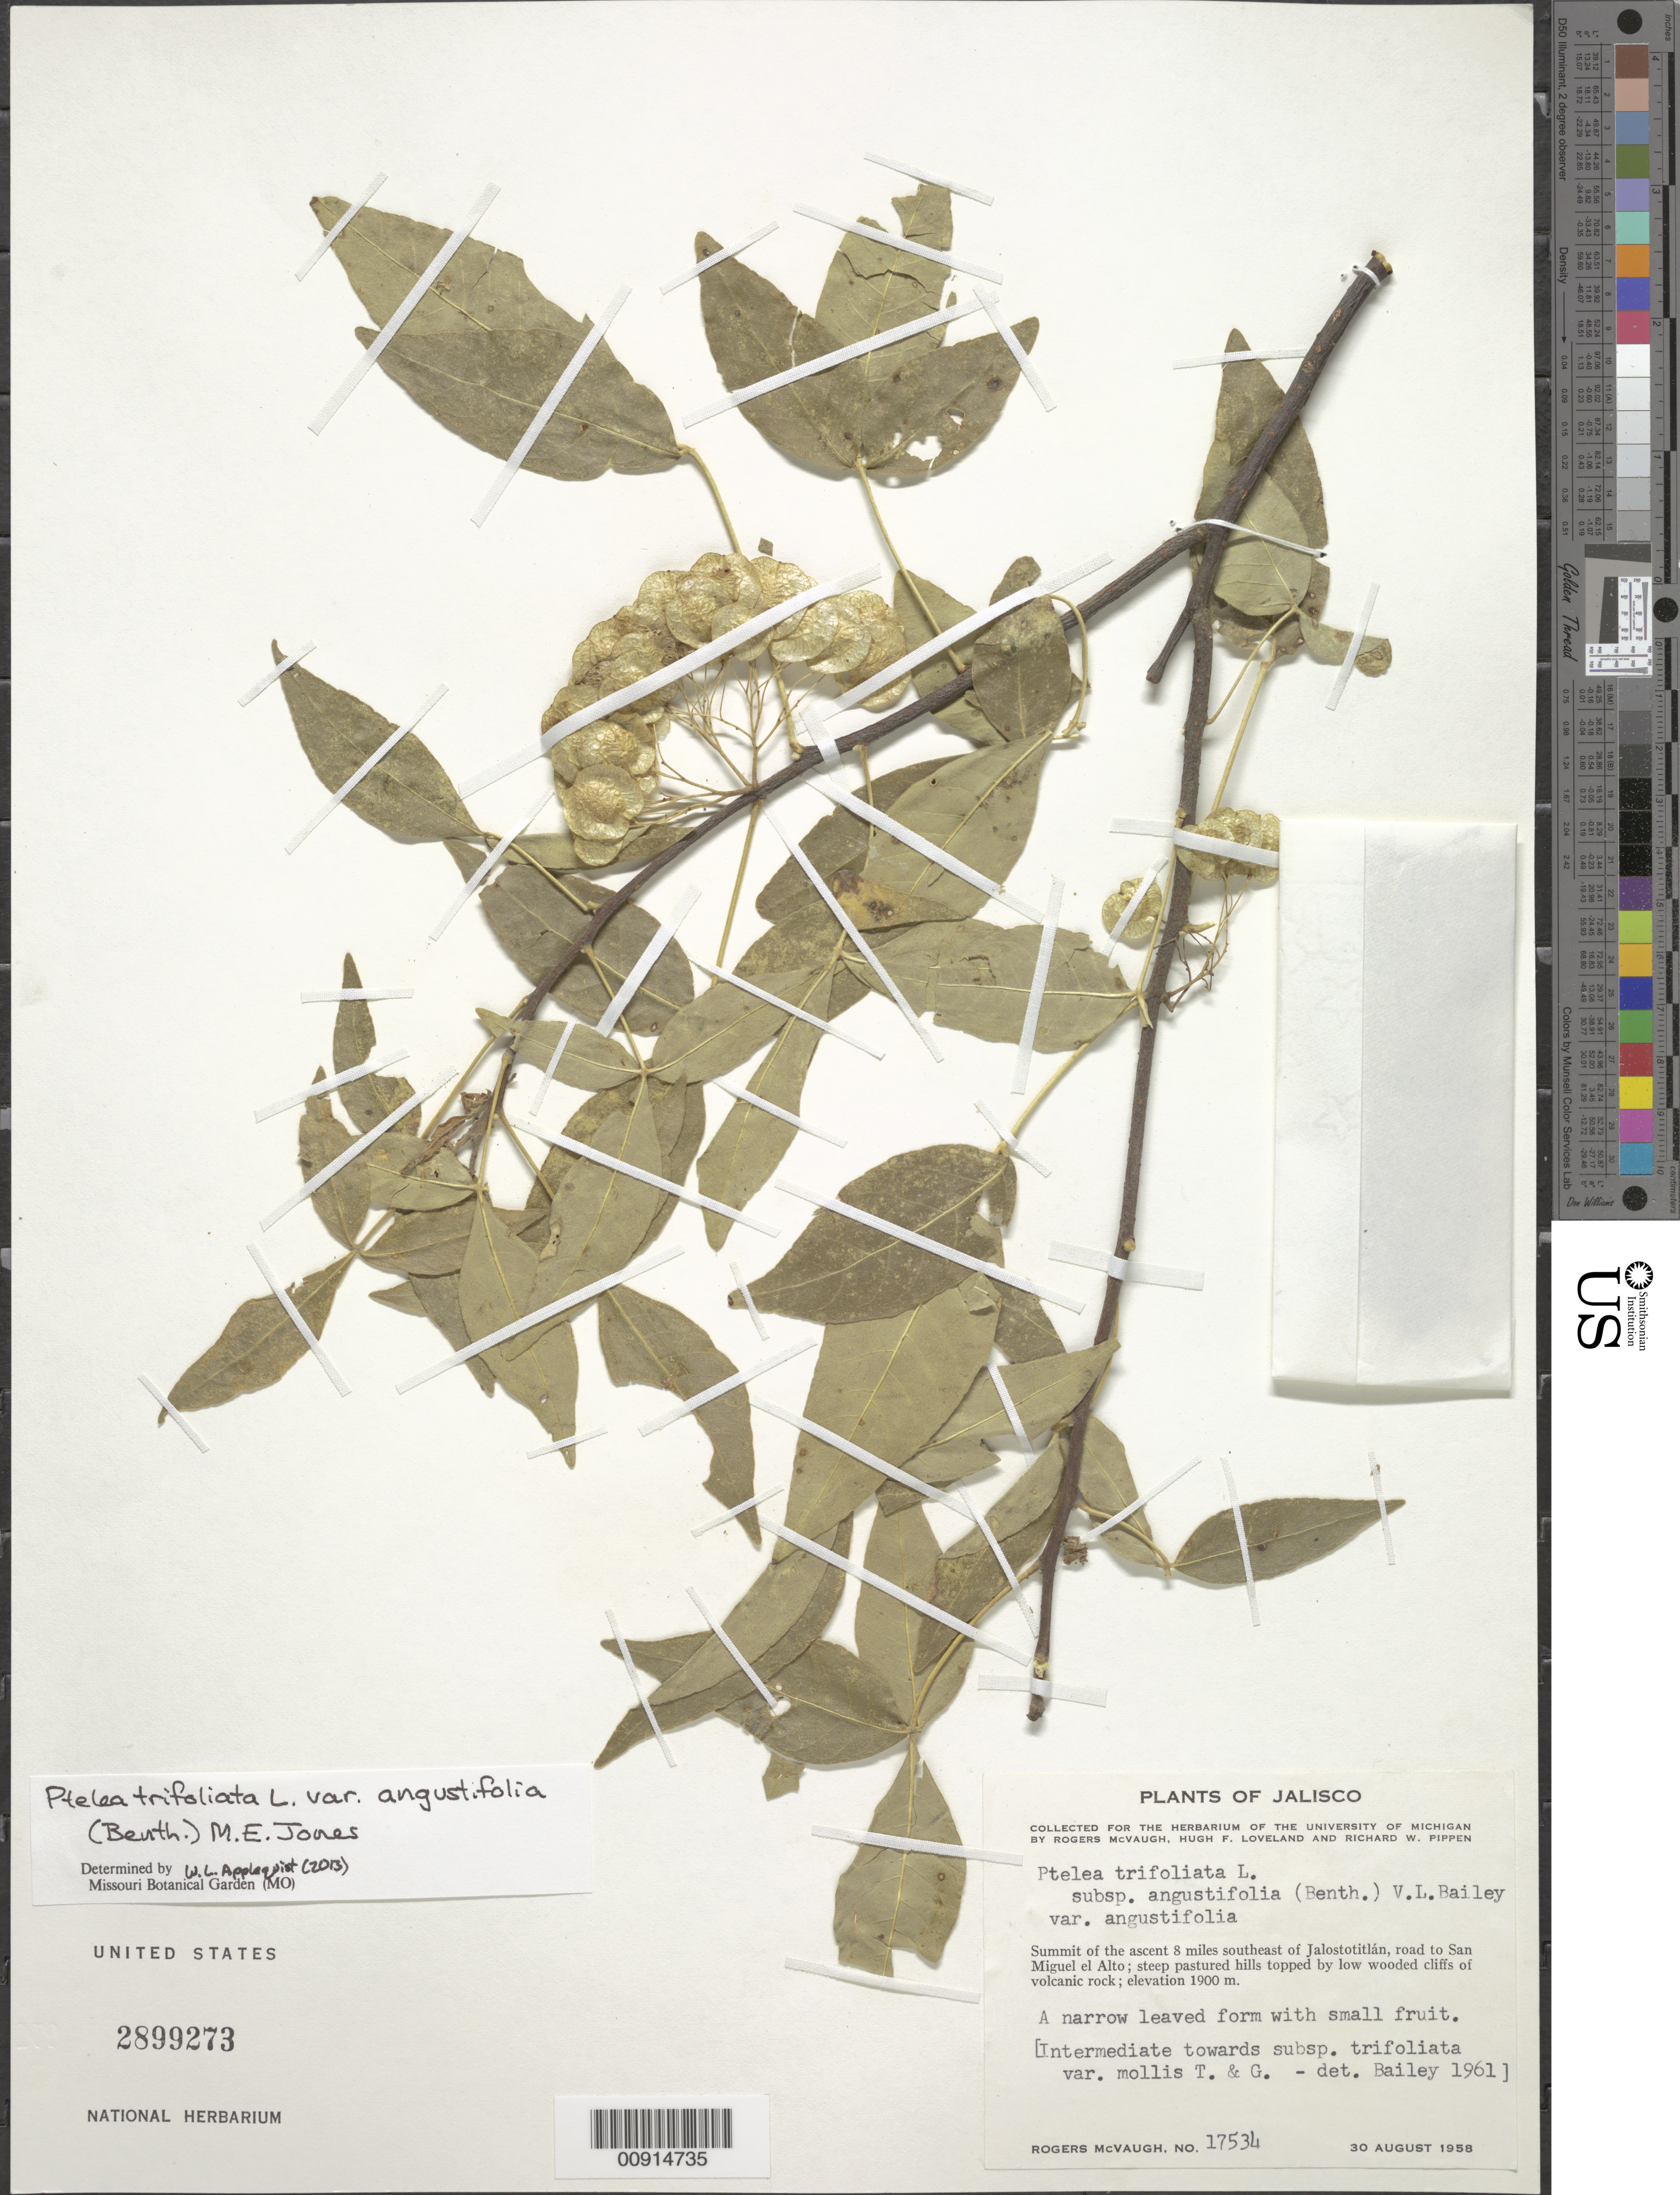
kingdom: Plantae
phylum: Tracheophyta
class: Magnoliopsida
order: Sapindales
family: Rutaceae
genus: Ptelea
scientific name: Ptelea trifoliata subsp. angustifolia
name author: (Benth.) V. L. Bailey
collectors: R. McVaugh, H. Loveland & R. W. Pippen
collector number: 17534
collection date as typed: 30 Aug 1958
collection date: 1958-08-30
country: Mexico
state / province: Jalisco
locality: Jalisco: Summit of the ascent 8 miles southeast of Jalostotitlán, road to San Miguel el Alto.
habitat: Steep pastured hills topped by low wooded cliffs of volcanic rock.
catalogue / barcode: US 2899273